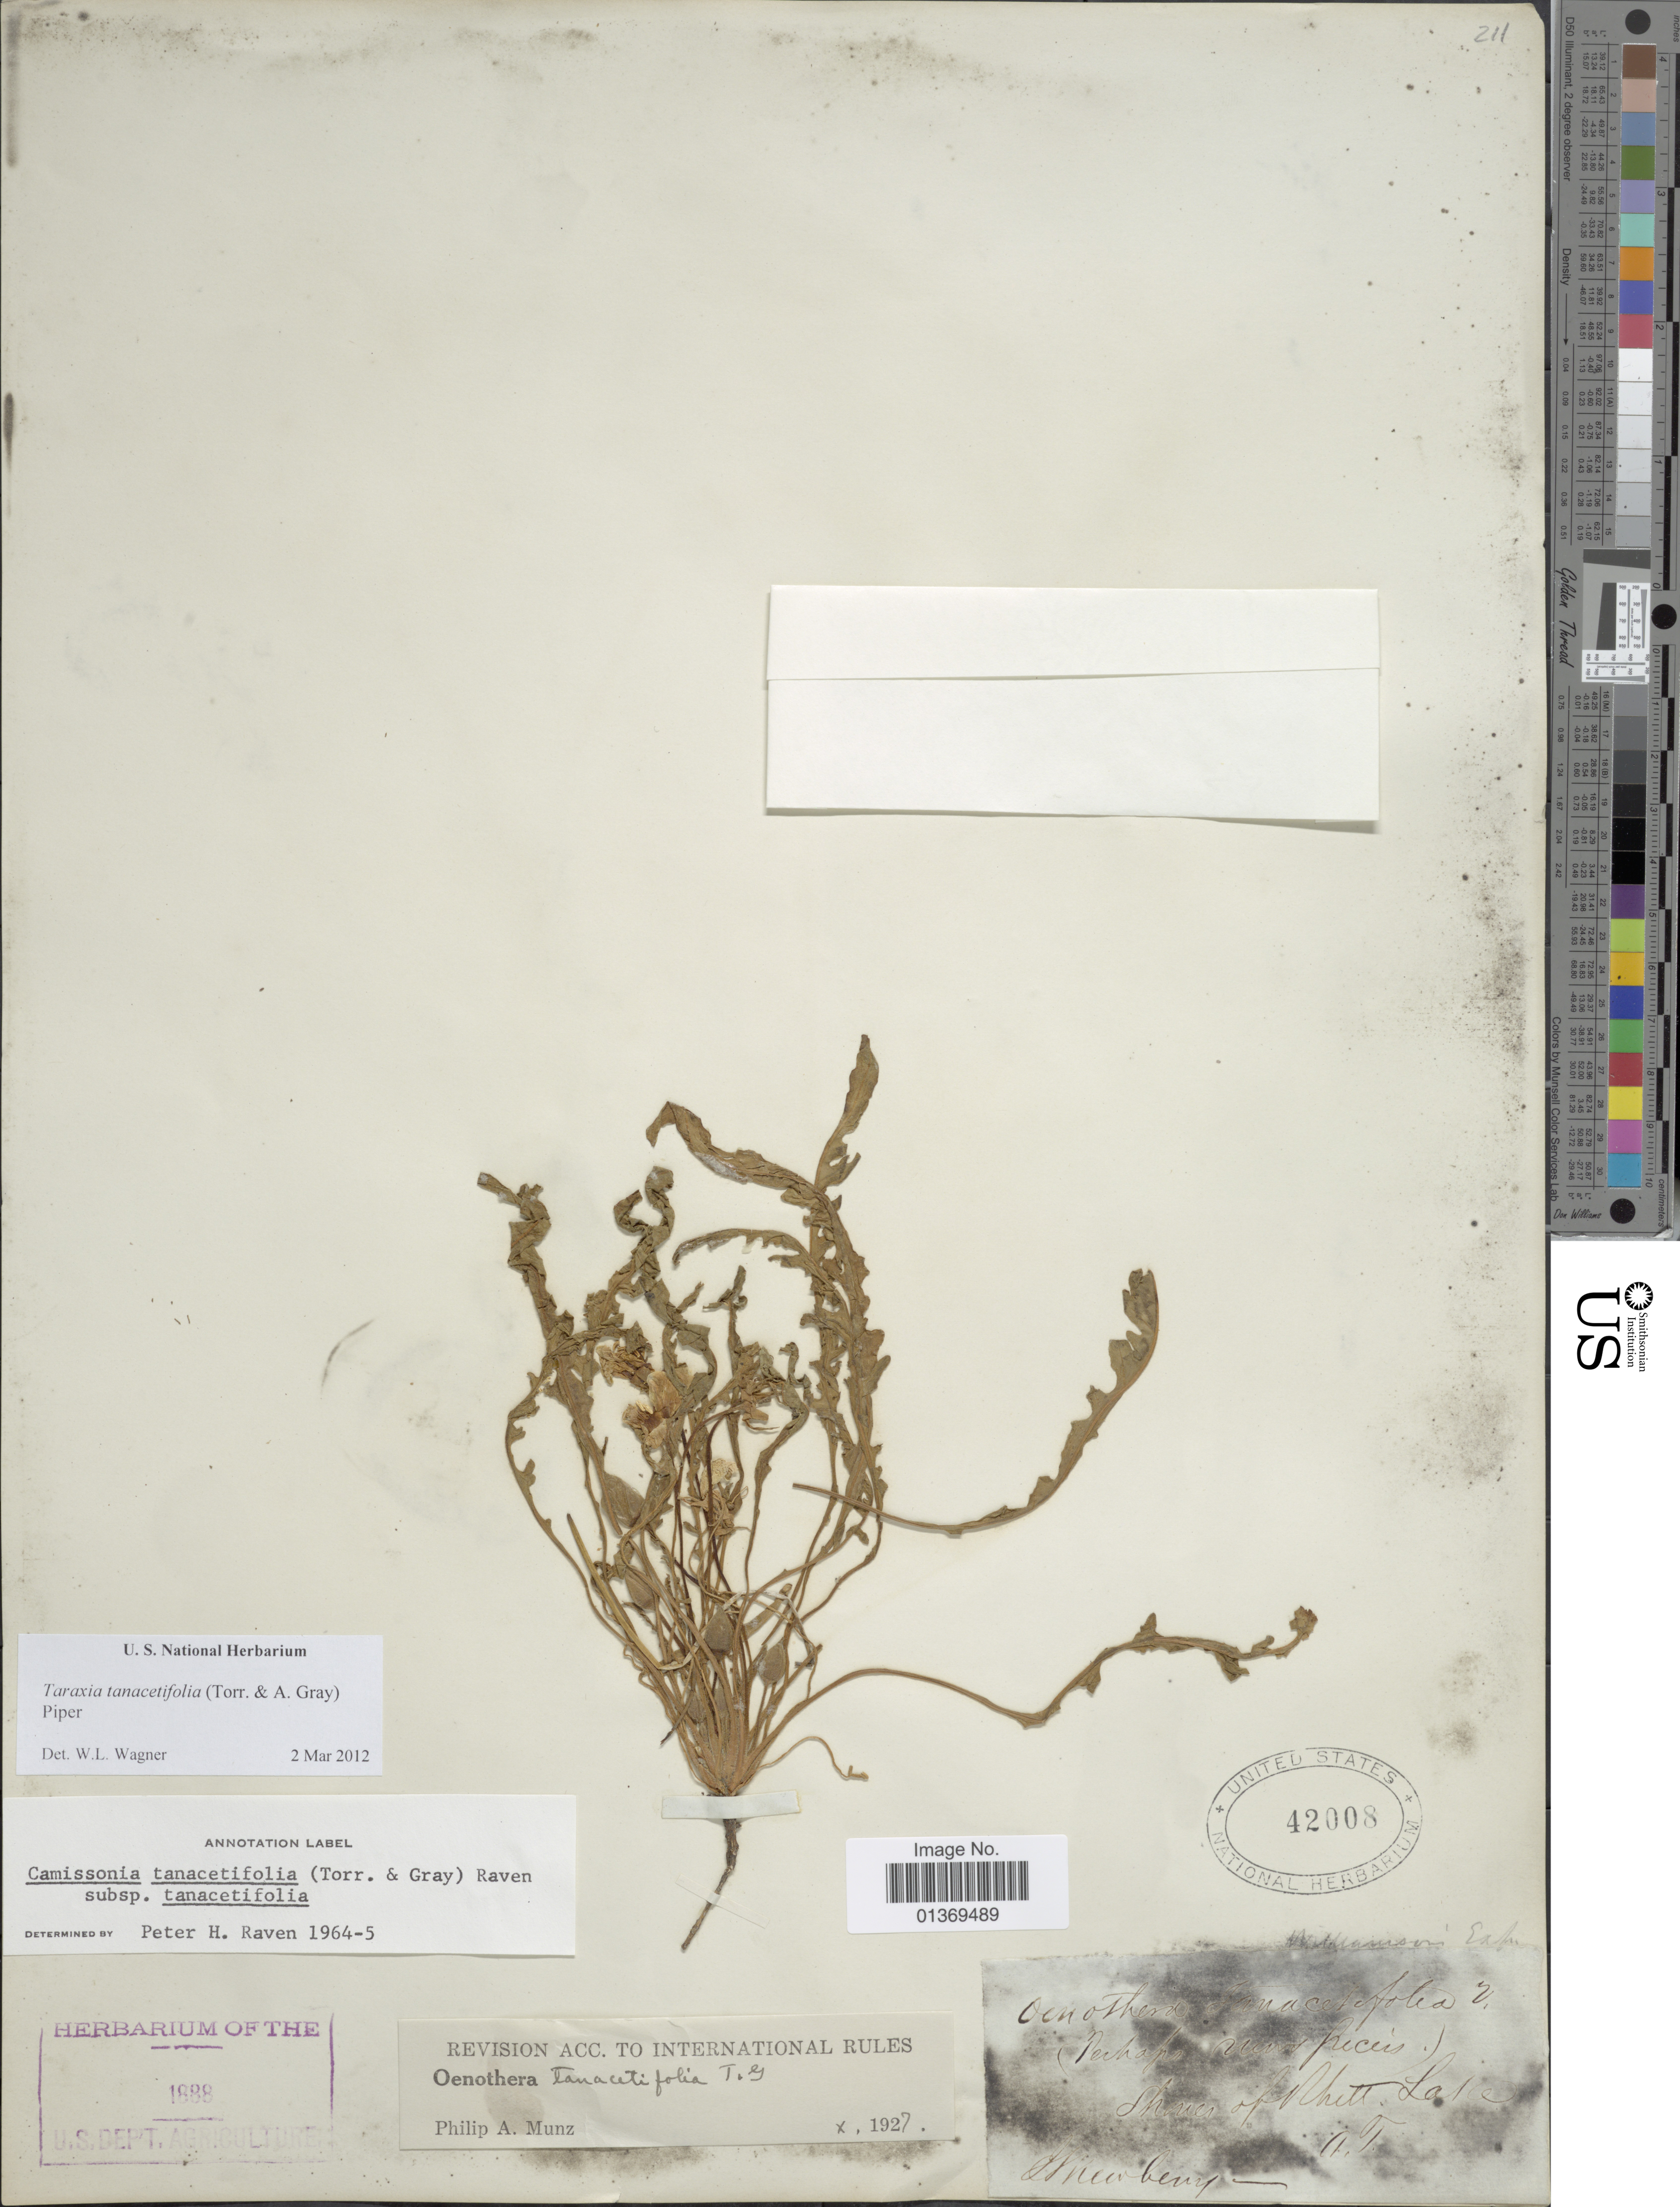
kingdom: Plantae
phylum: Tracheophyta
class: Magnoliopsida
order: Myrtales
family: Onagraceae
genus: Taraxia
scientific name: Taraxia tanacetifolia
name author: (Torr. & A. Gray) Piper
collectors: -. Newberry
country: United States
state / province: California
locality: Shores of Rhett Lake [Tule Lake]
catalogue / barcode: US 42008